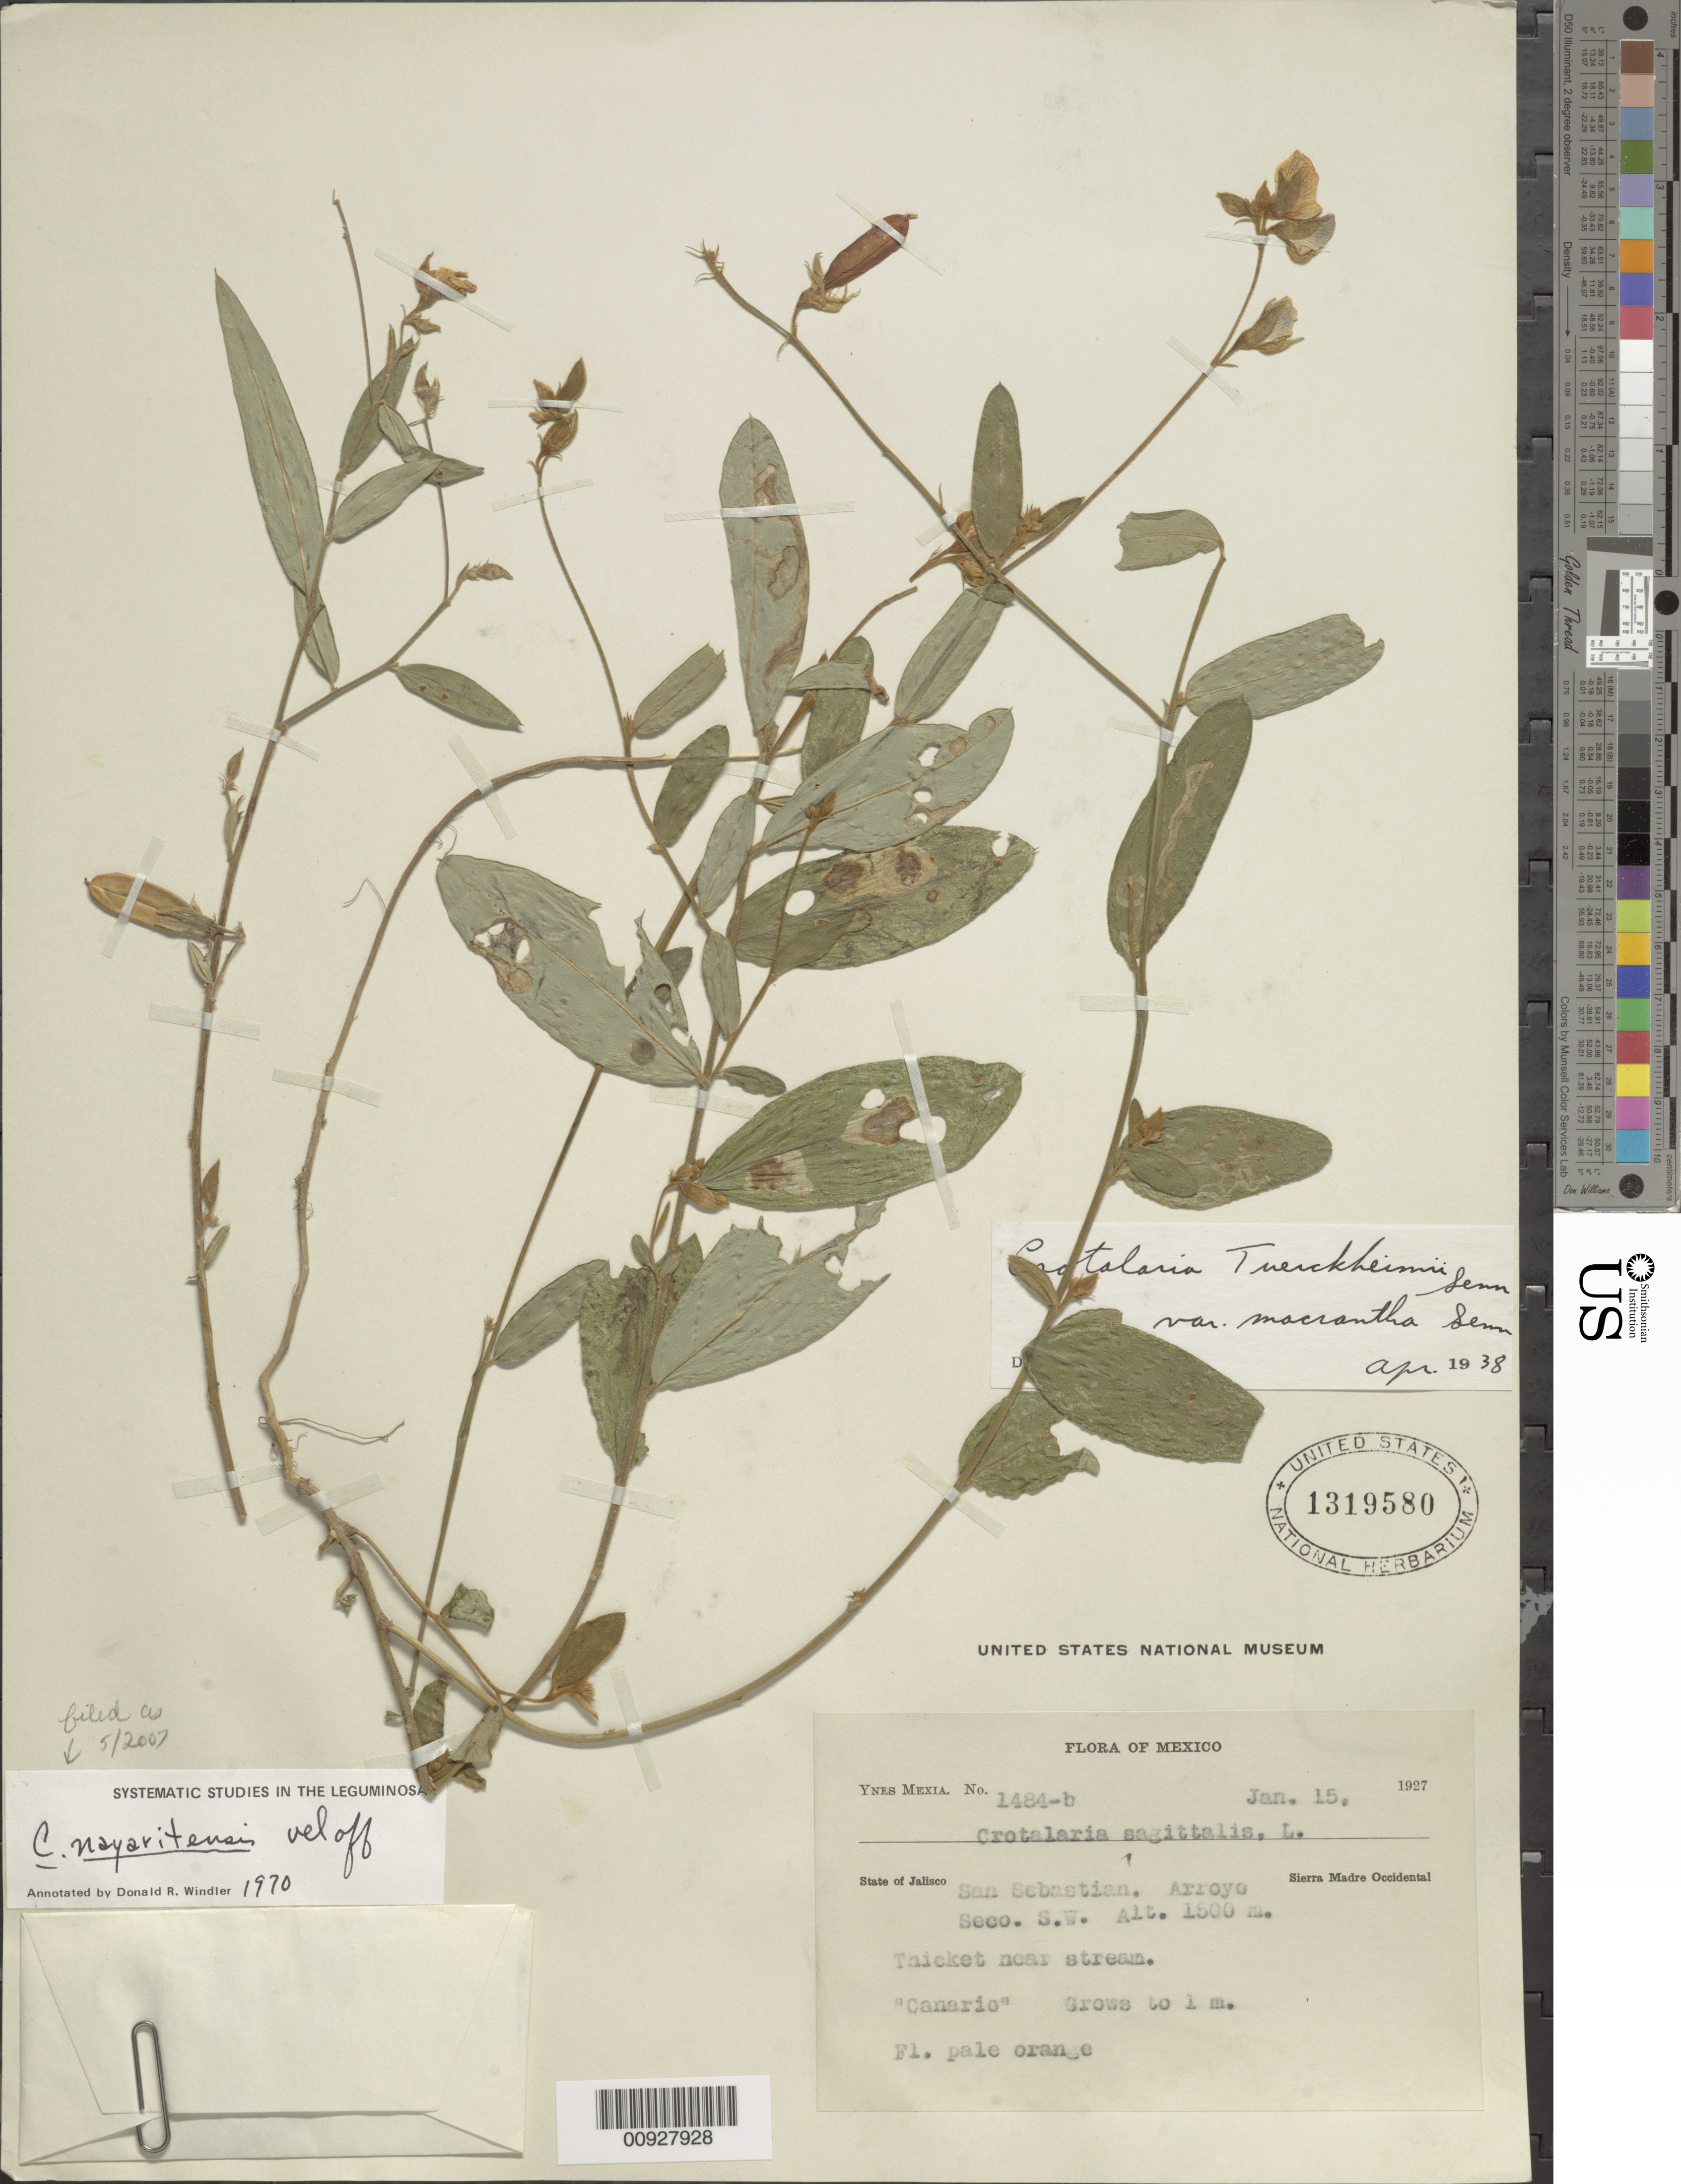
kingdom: Plantae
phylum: Tracheophyta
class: Magnoliopsida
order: Fabales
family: Fabaceae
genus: Crotalaria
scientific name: Crotalaria nayaritensis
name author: Windler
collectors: Y. Mexia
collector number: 1484-b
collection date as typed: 15 Jan 1927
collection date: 1927-01-15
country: Mexico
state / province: Jalisco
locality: State of Jalisco: San Sebastian, Arroyo Seco. SW. Sierra Madre Occidental.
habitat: Thicket near stream.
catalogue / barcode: US 1319580